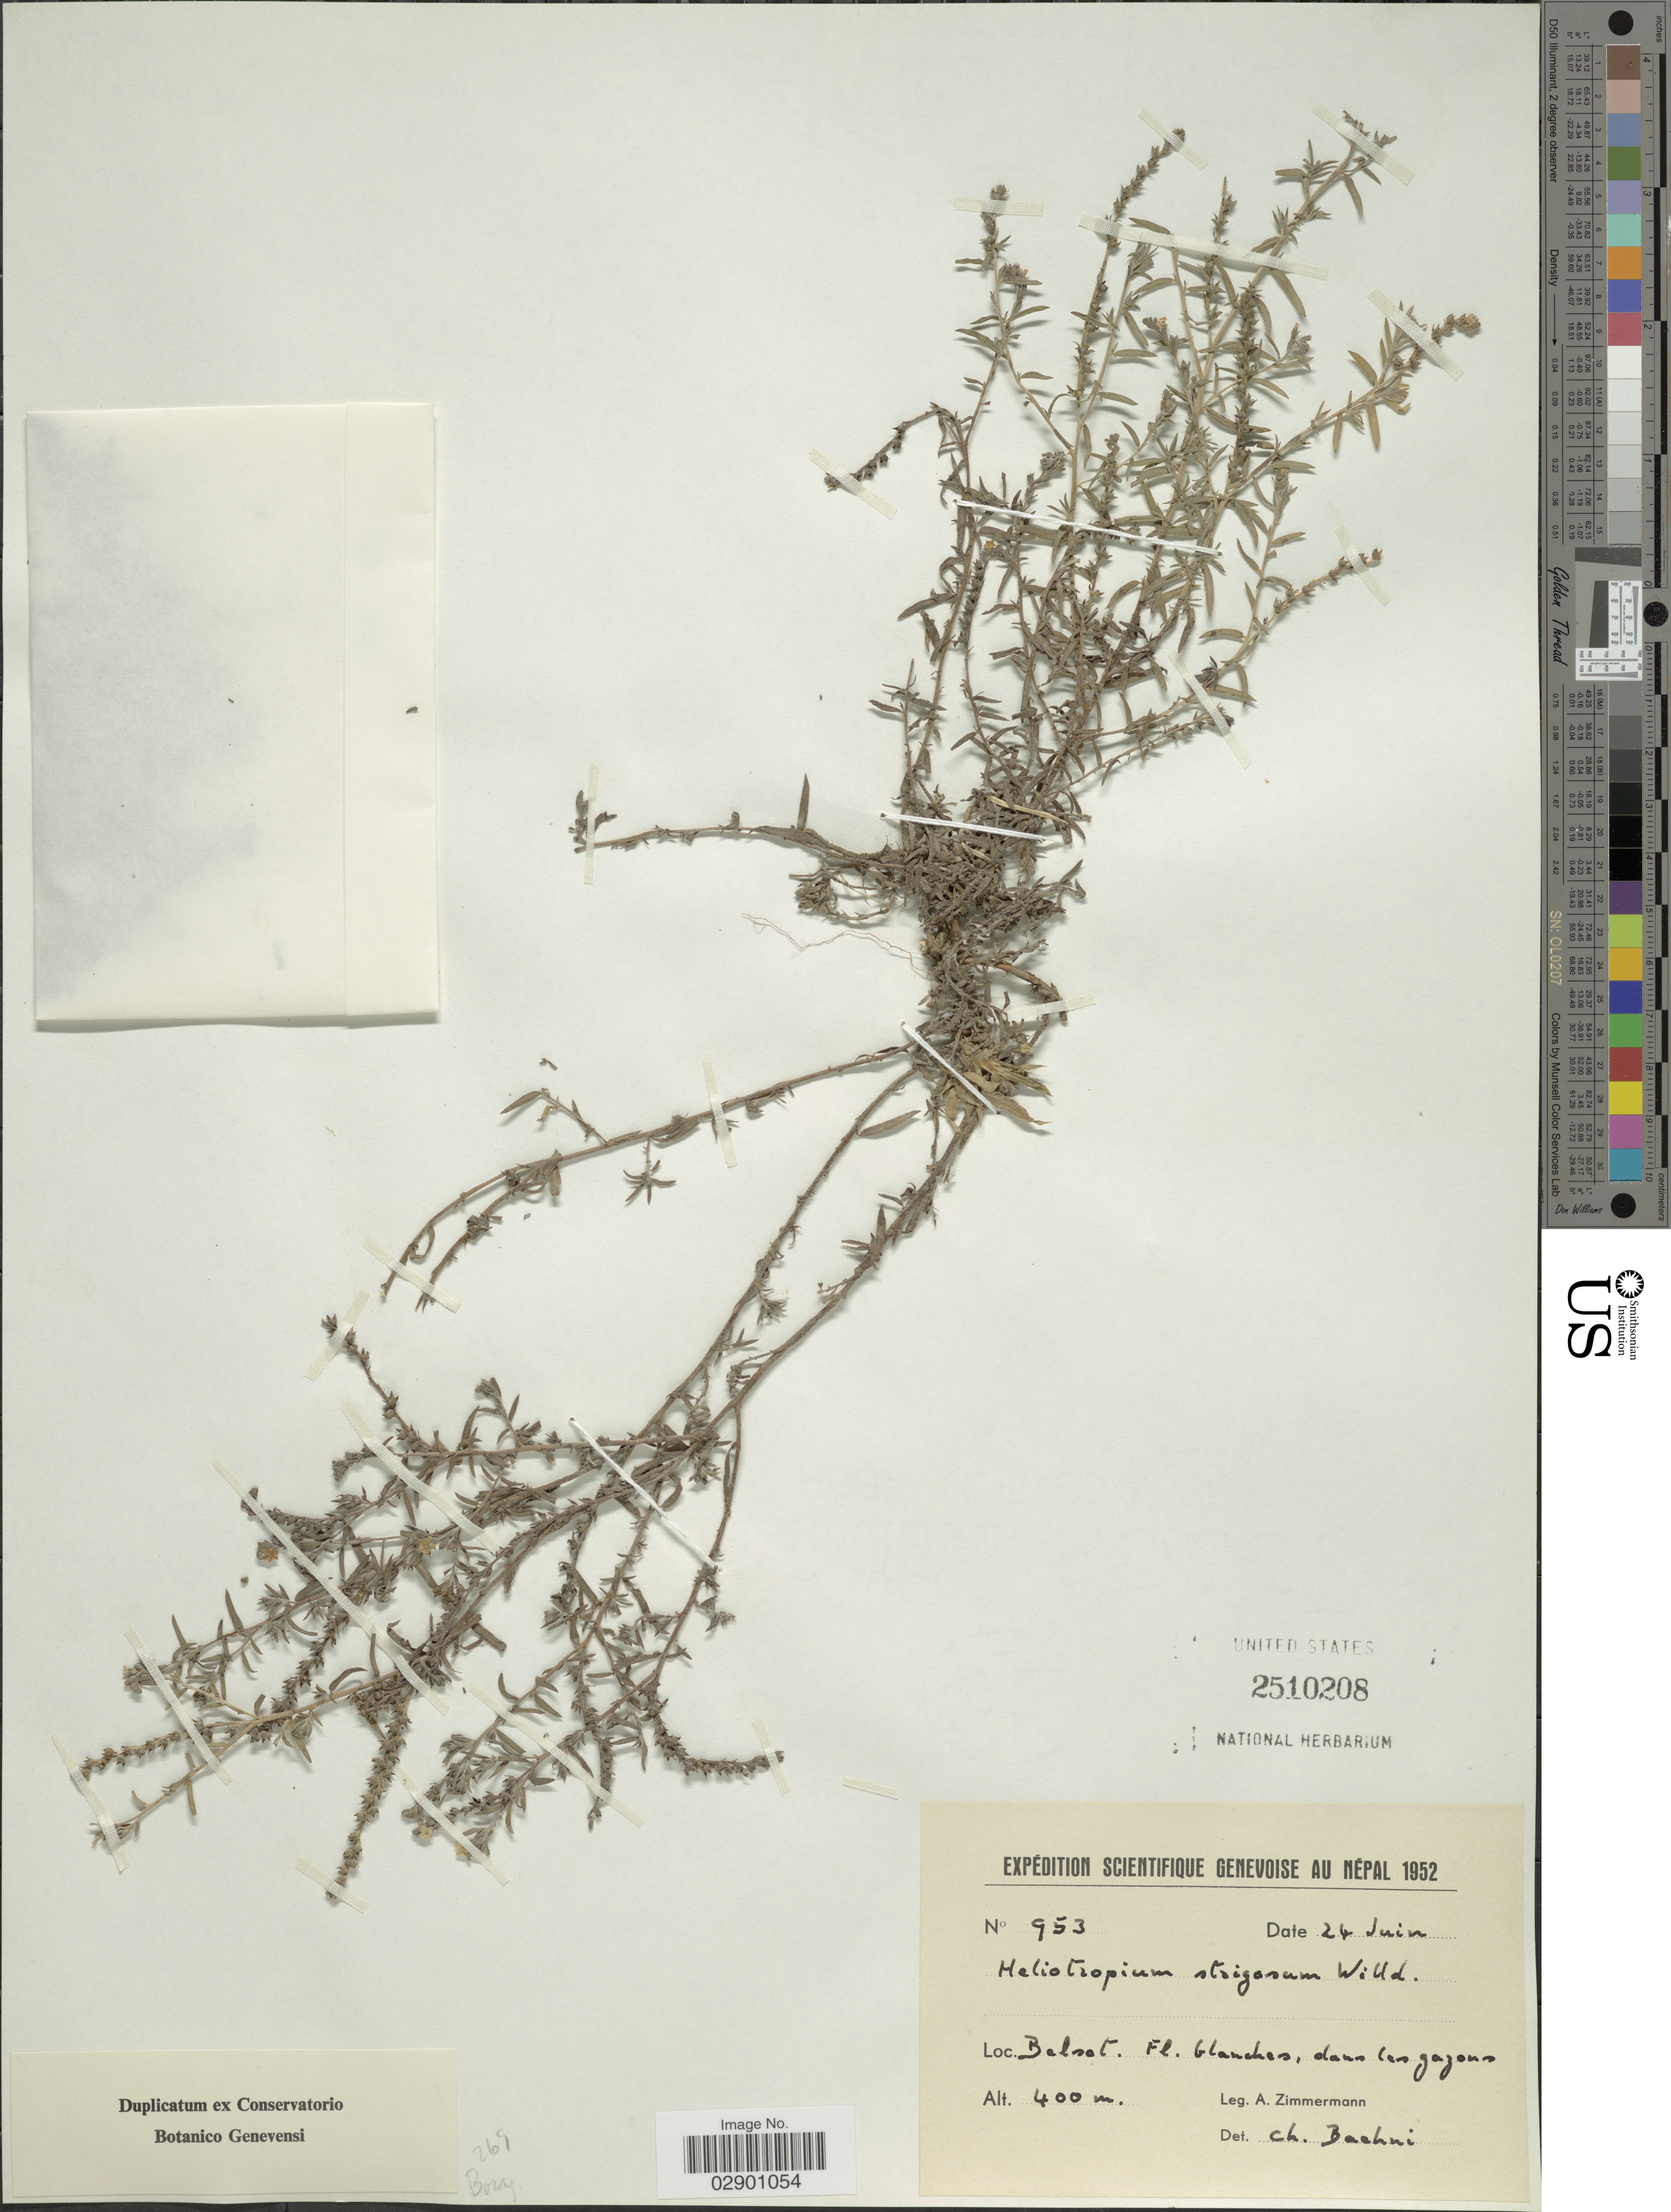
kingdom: Plantae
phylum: Tracheophyta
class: Magnoliopsida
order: Boraginales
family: Heliotropiaceae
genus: Heliotropium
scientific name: Heliotropium marifolium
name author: J. Koenig ex Retz.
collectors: A. Zimmermann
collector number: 953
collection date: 1952-06-24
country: Nepal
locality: Belsot. Fl. Glanches, dawn los gazons. [interpreted]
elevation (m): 400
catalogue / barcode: US 2510208